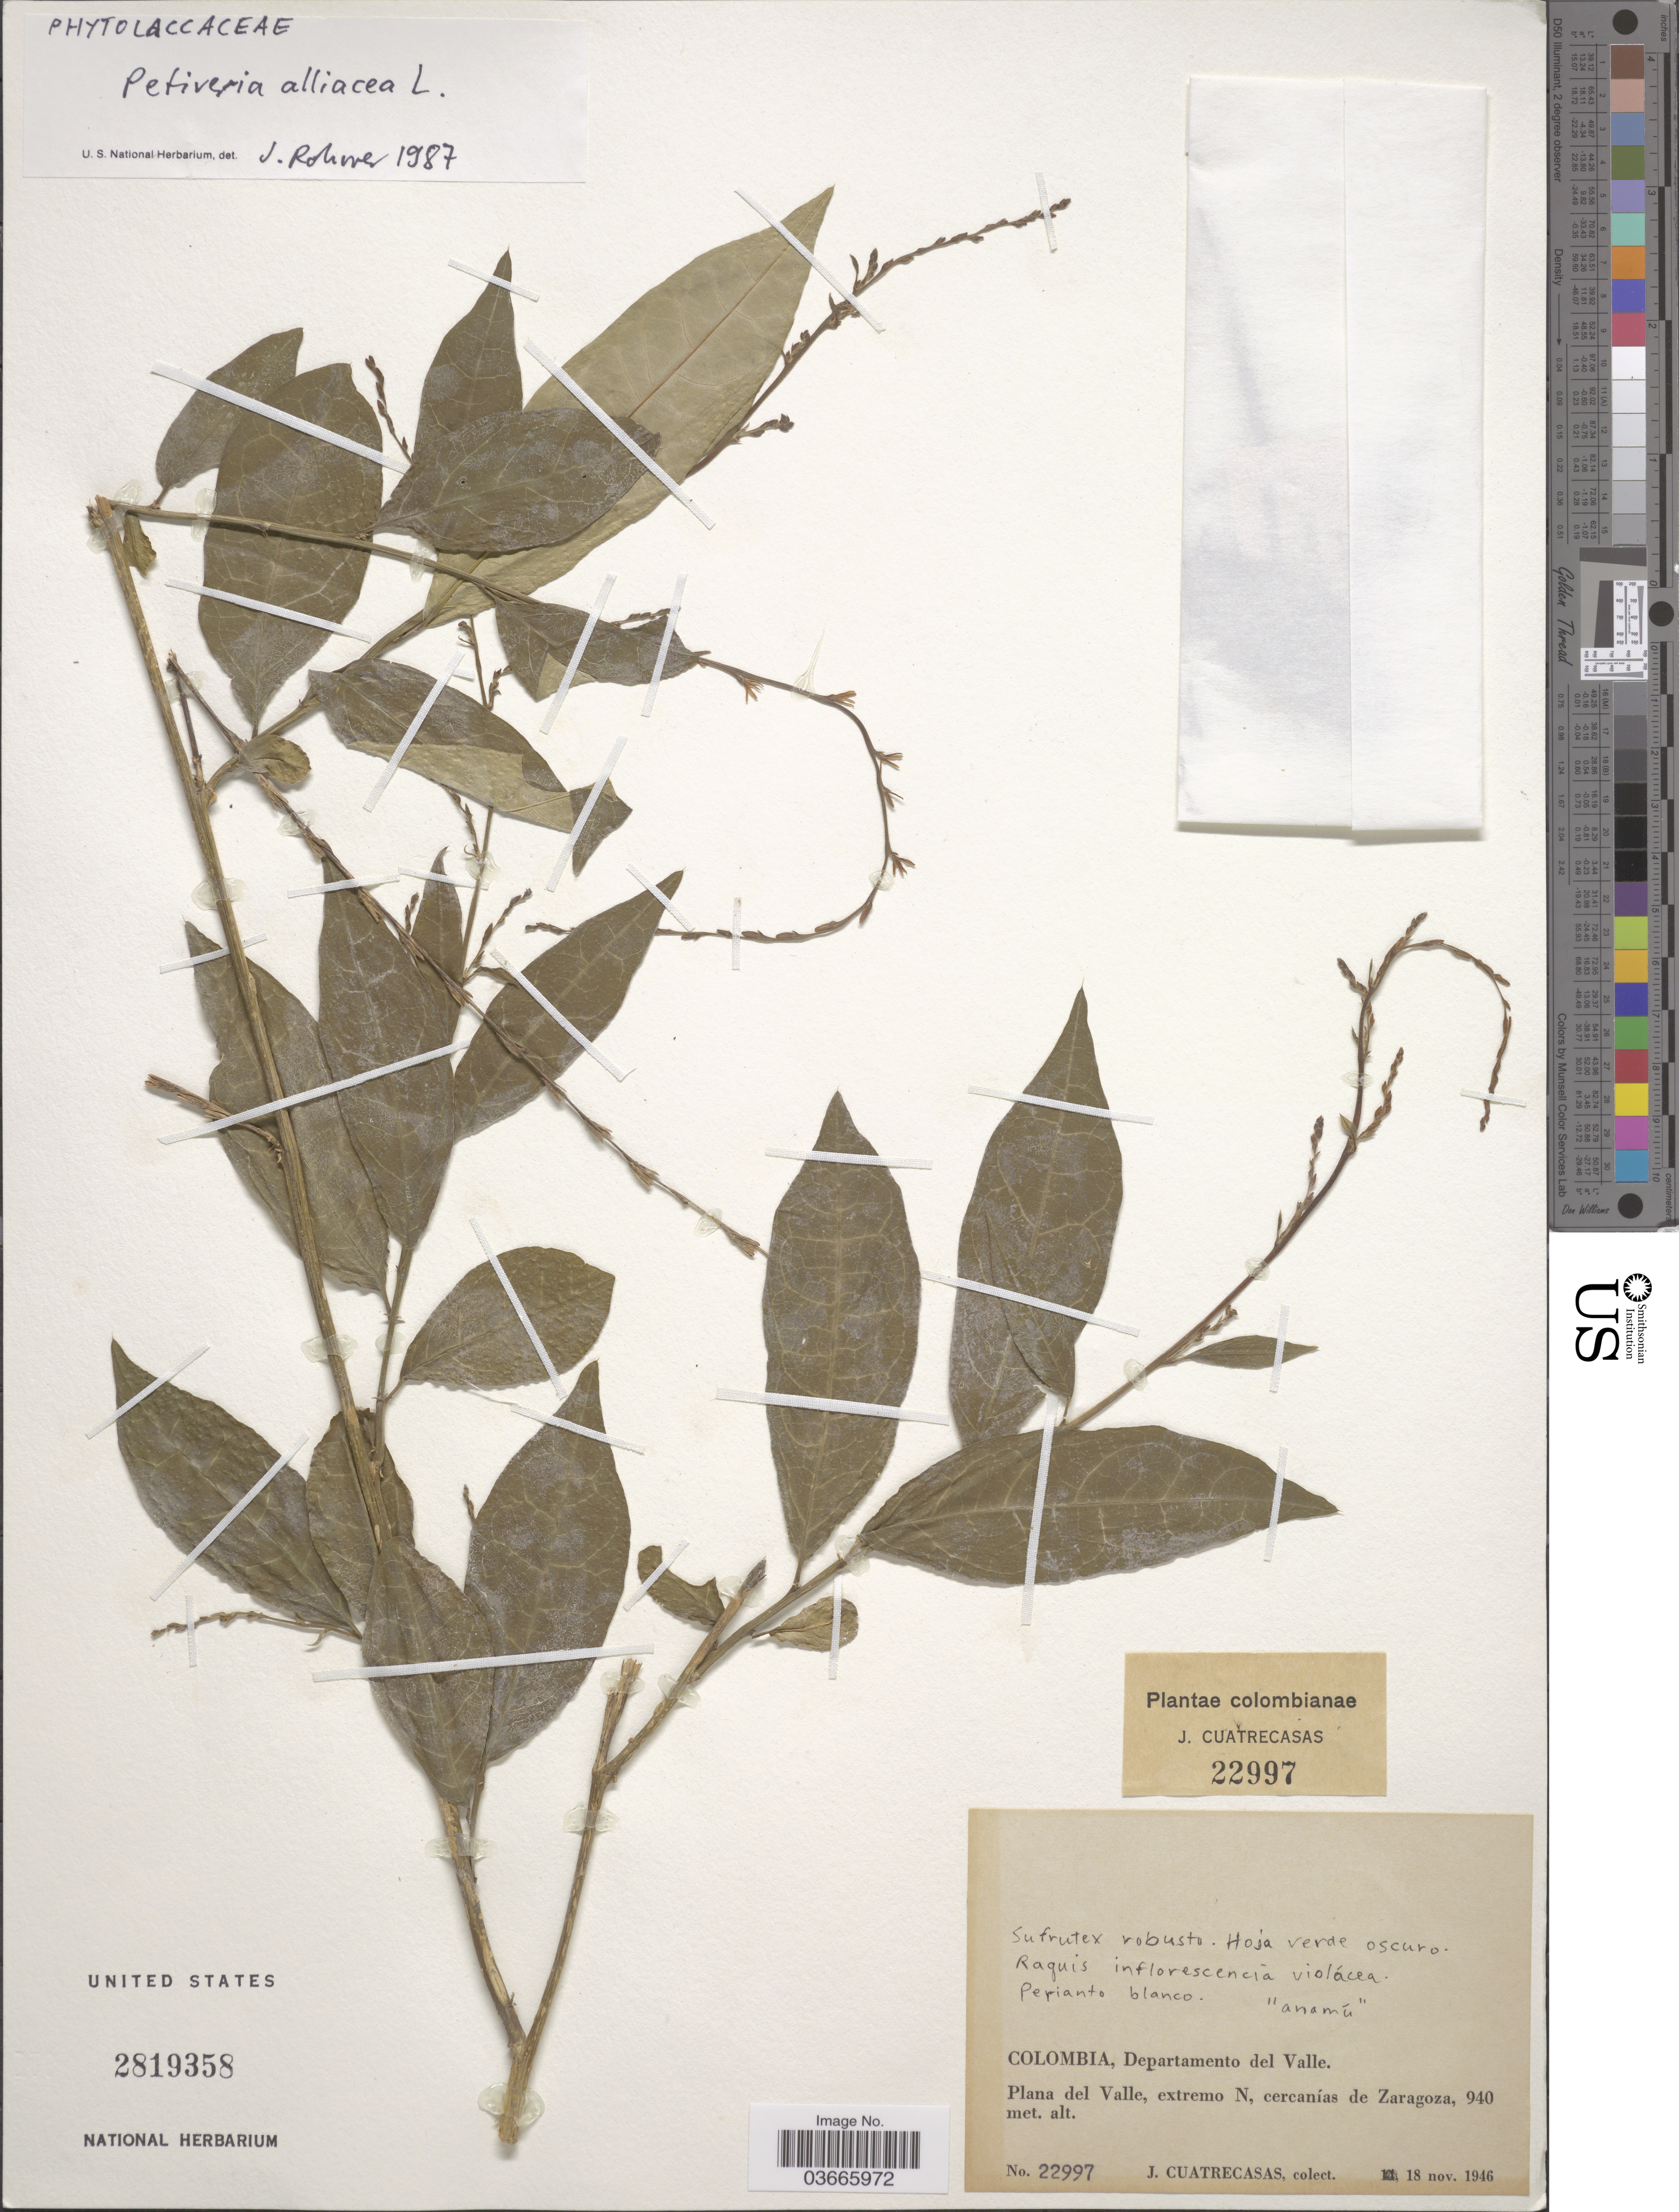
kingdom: Plantae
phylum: Tracheophyta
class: Magnoliopsida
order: Caryophyllales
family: Phytolaccaceae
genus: Petiveria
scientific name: Petiveria alliacea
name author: L.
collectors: J. Cuatrecasas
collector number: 22997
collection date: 1946-11-18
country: Colombia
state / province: Valle del Cauca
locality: Departamento del Valle. Plana del Valle, extremo N, cercanías de Zaragoza.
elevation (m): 940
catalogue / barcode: US 2819358